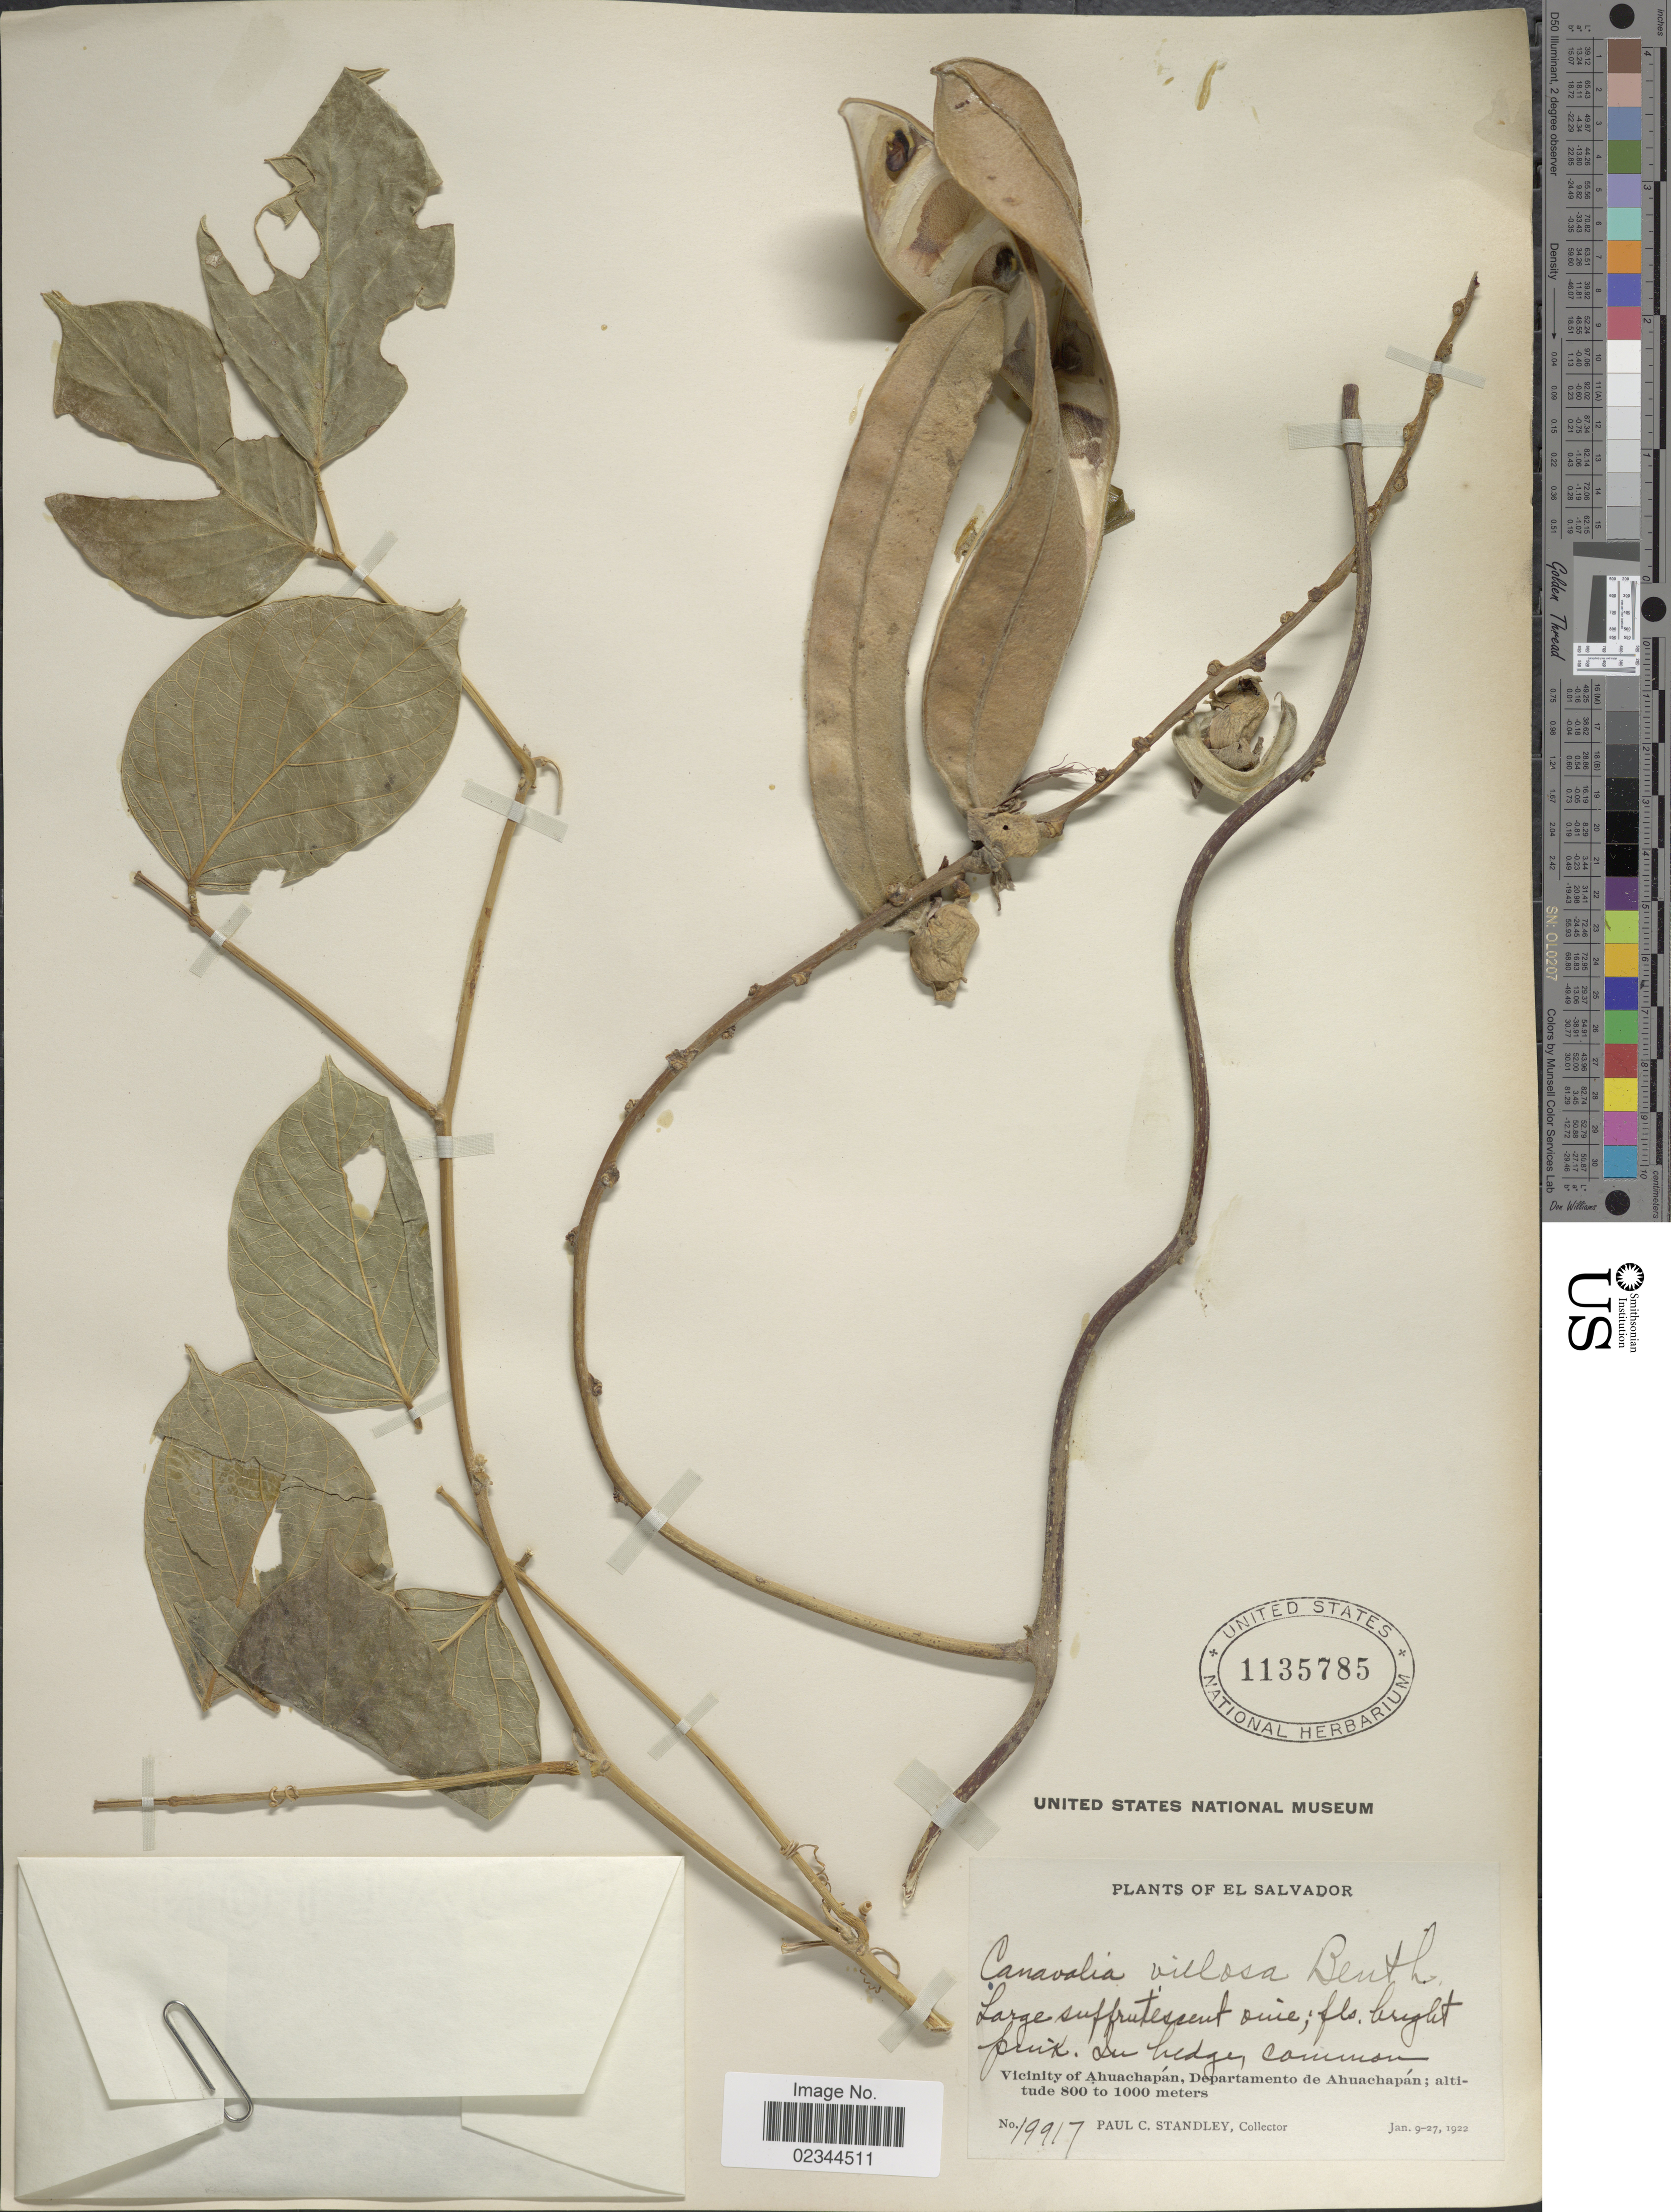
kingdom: Plantae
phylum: Tracheophyta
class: Magnoliopsida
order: Fabales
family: Fabaceae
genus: Canavalia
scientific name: Canavalia villosa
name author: Benth.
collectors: P. C. Standley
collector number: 19917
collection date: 1922-01-09/1922-01-27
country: El Salvador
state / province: Ahuachapan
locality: Departamento de Ahuachapan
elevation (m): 800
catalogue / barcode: US 1135785